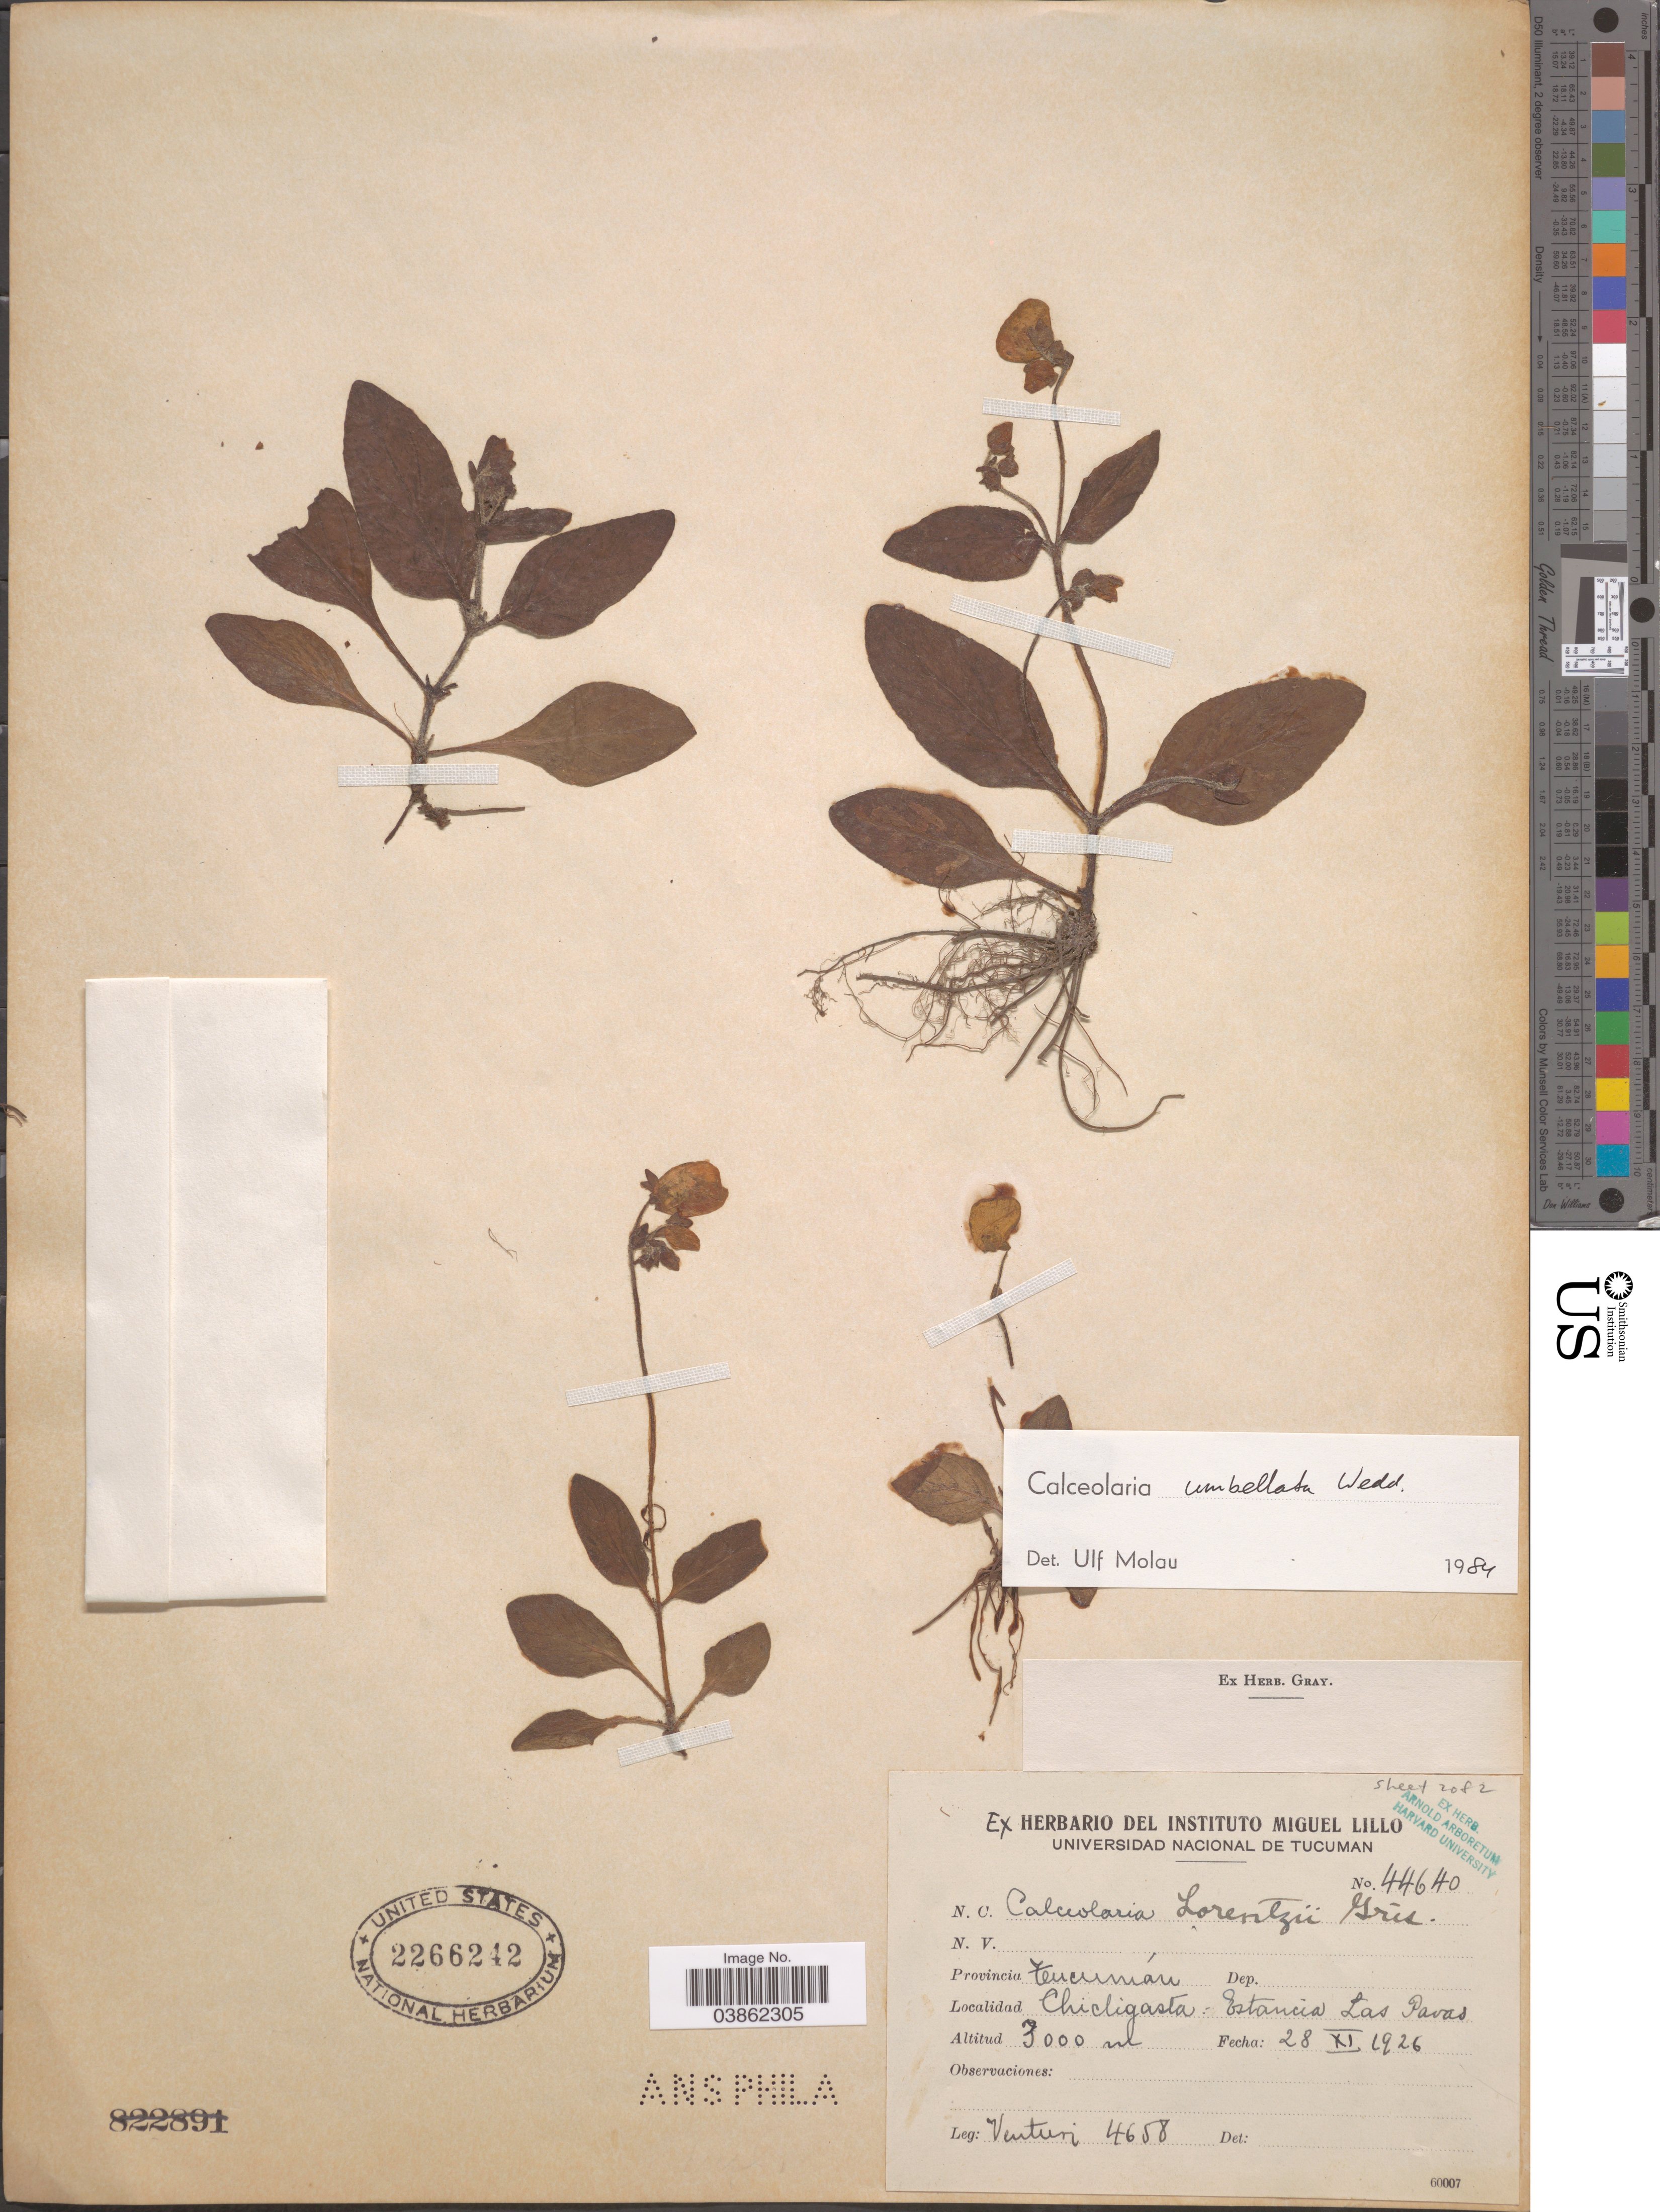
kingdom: Plantae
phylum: Tracheophyta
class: Magnoliopsida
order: Lamiales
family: Calceolariaceae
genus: Calceolaria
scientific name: Calceolaria umbellata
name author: Wedd.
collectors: Venturi, --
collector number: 4658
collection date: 1926-11-28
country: Argentina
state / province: Tucuman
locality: Chicligasta: Estancia Las Pavas.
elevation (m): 3000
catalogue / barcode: US 2266242